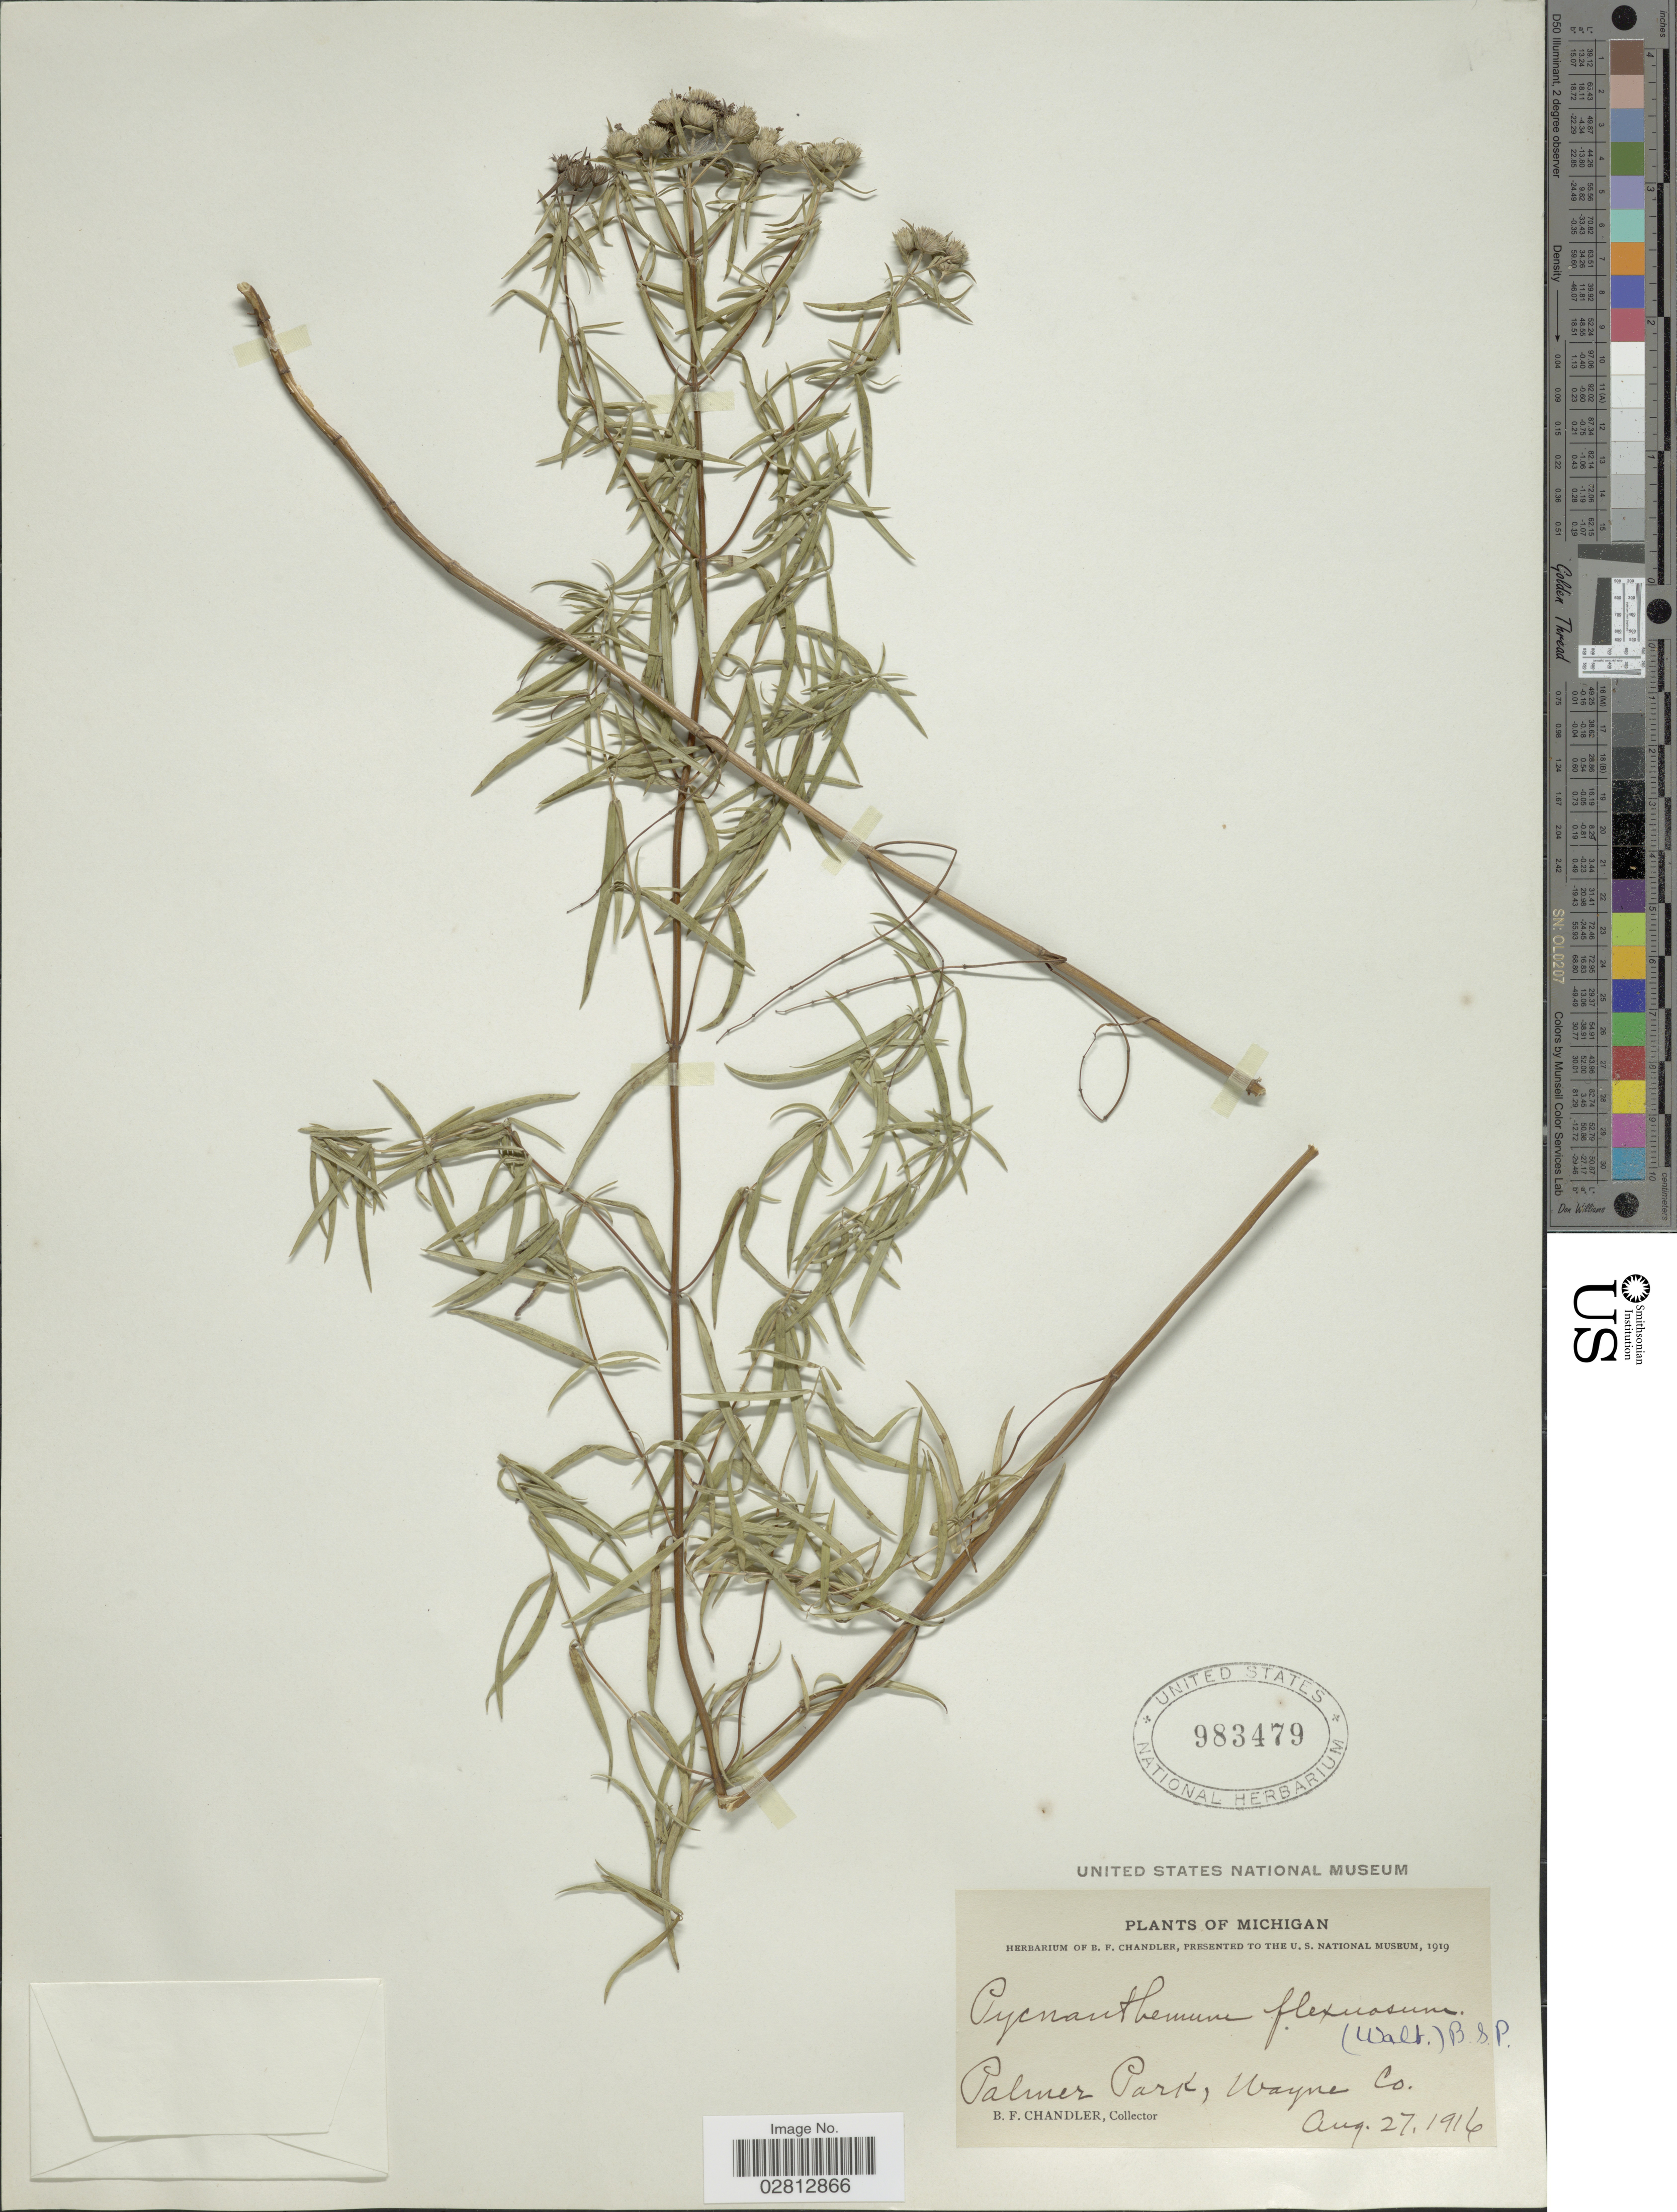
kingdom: Plantae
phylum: Tracheophyta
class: Magnoliopsida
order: Lamiales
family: Lamiaceae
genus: Pycnanthemum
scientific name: Pycnanthemum tenuifolium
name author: Schrad.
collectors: B. F. Chandler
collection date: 1916-08-27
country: United States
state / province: Michigan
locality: Palmer Park, Wayne Co.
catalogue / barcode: US 983479